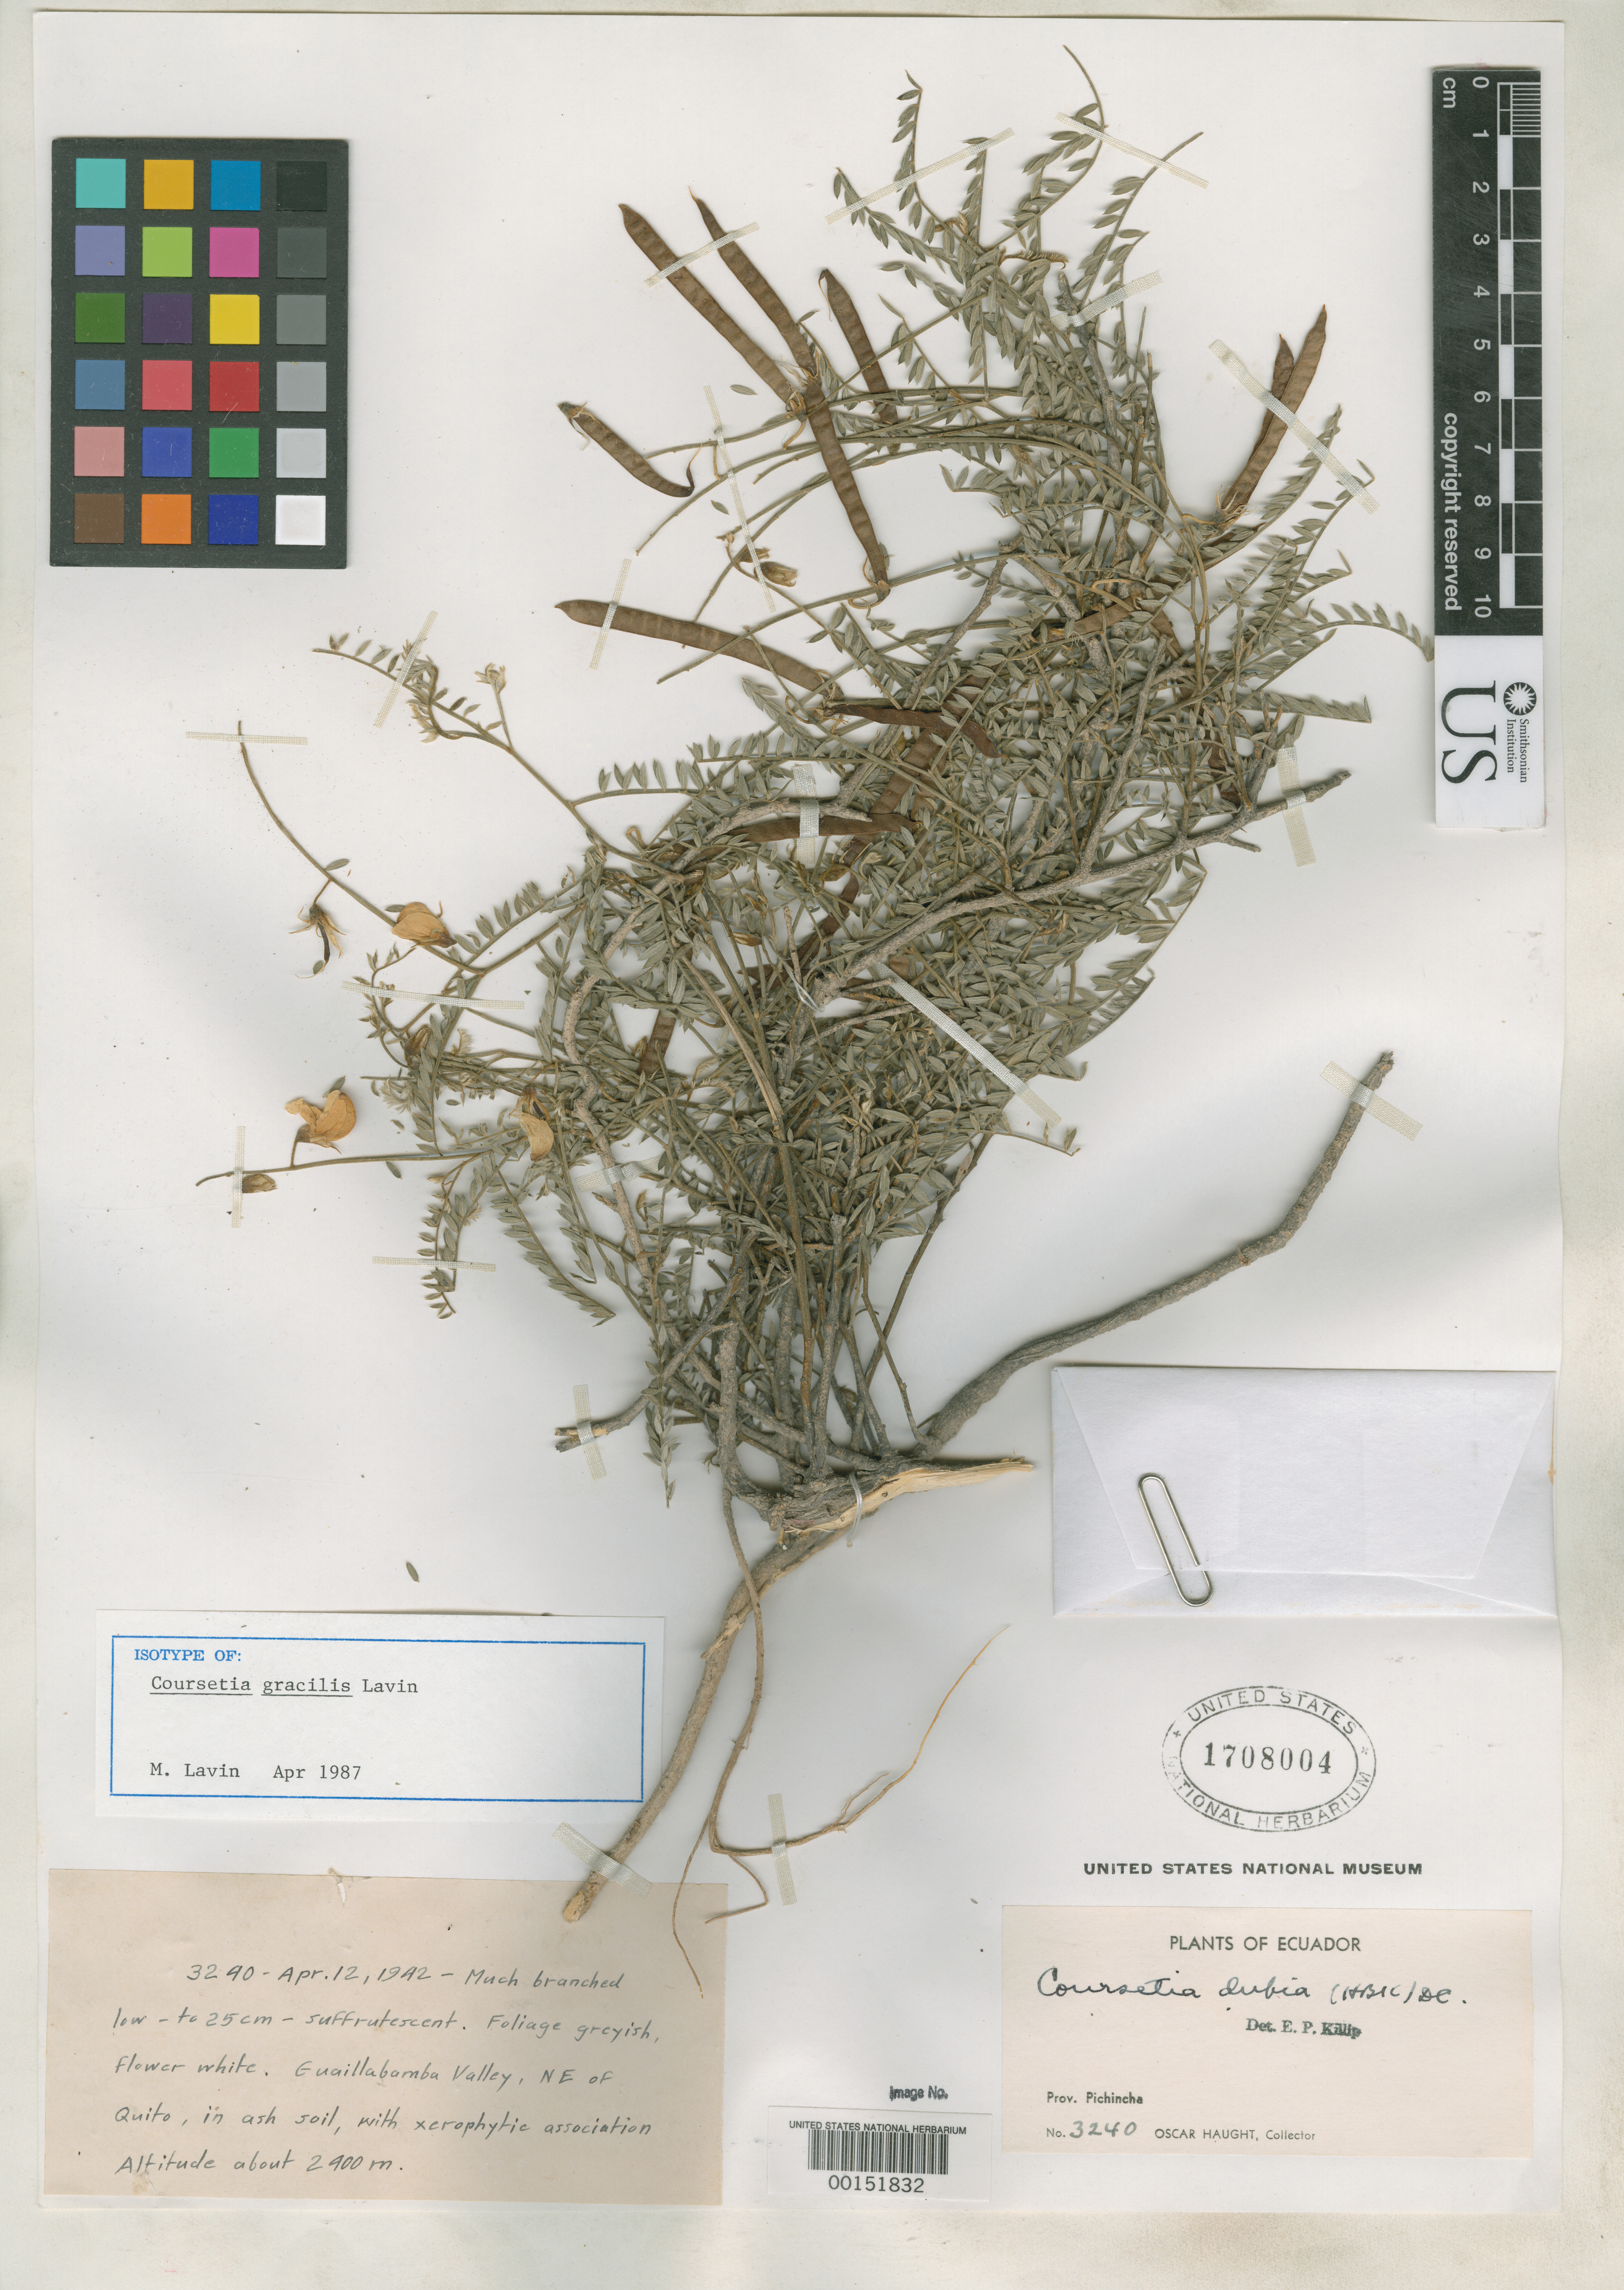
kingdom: Plantae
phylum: Tracheophyta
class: Magnoliopsida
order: Fabales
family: Fabaceae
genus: Coursetia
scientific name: Coursetia gracilis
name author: Lavin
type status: Isotype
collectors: O. L. Haught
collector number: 3240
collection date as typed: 12 Apr 1942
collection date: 1942-04-12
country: Ecuador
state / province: Pichincha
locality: Guaillabamba Valley, NE of Quito.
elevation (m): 2900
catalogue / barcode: US 1708004